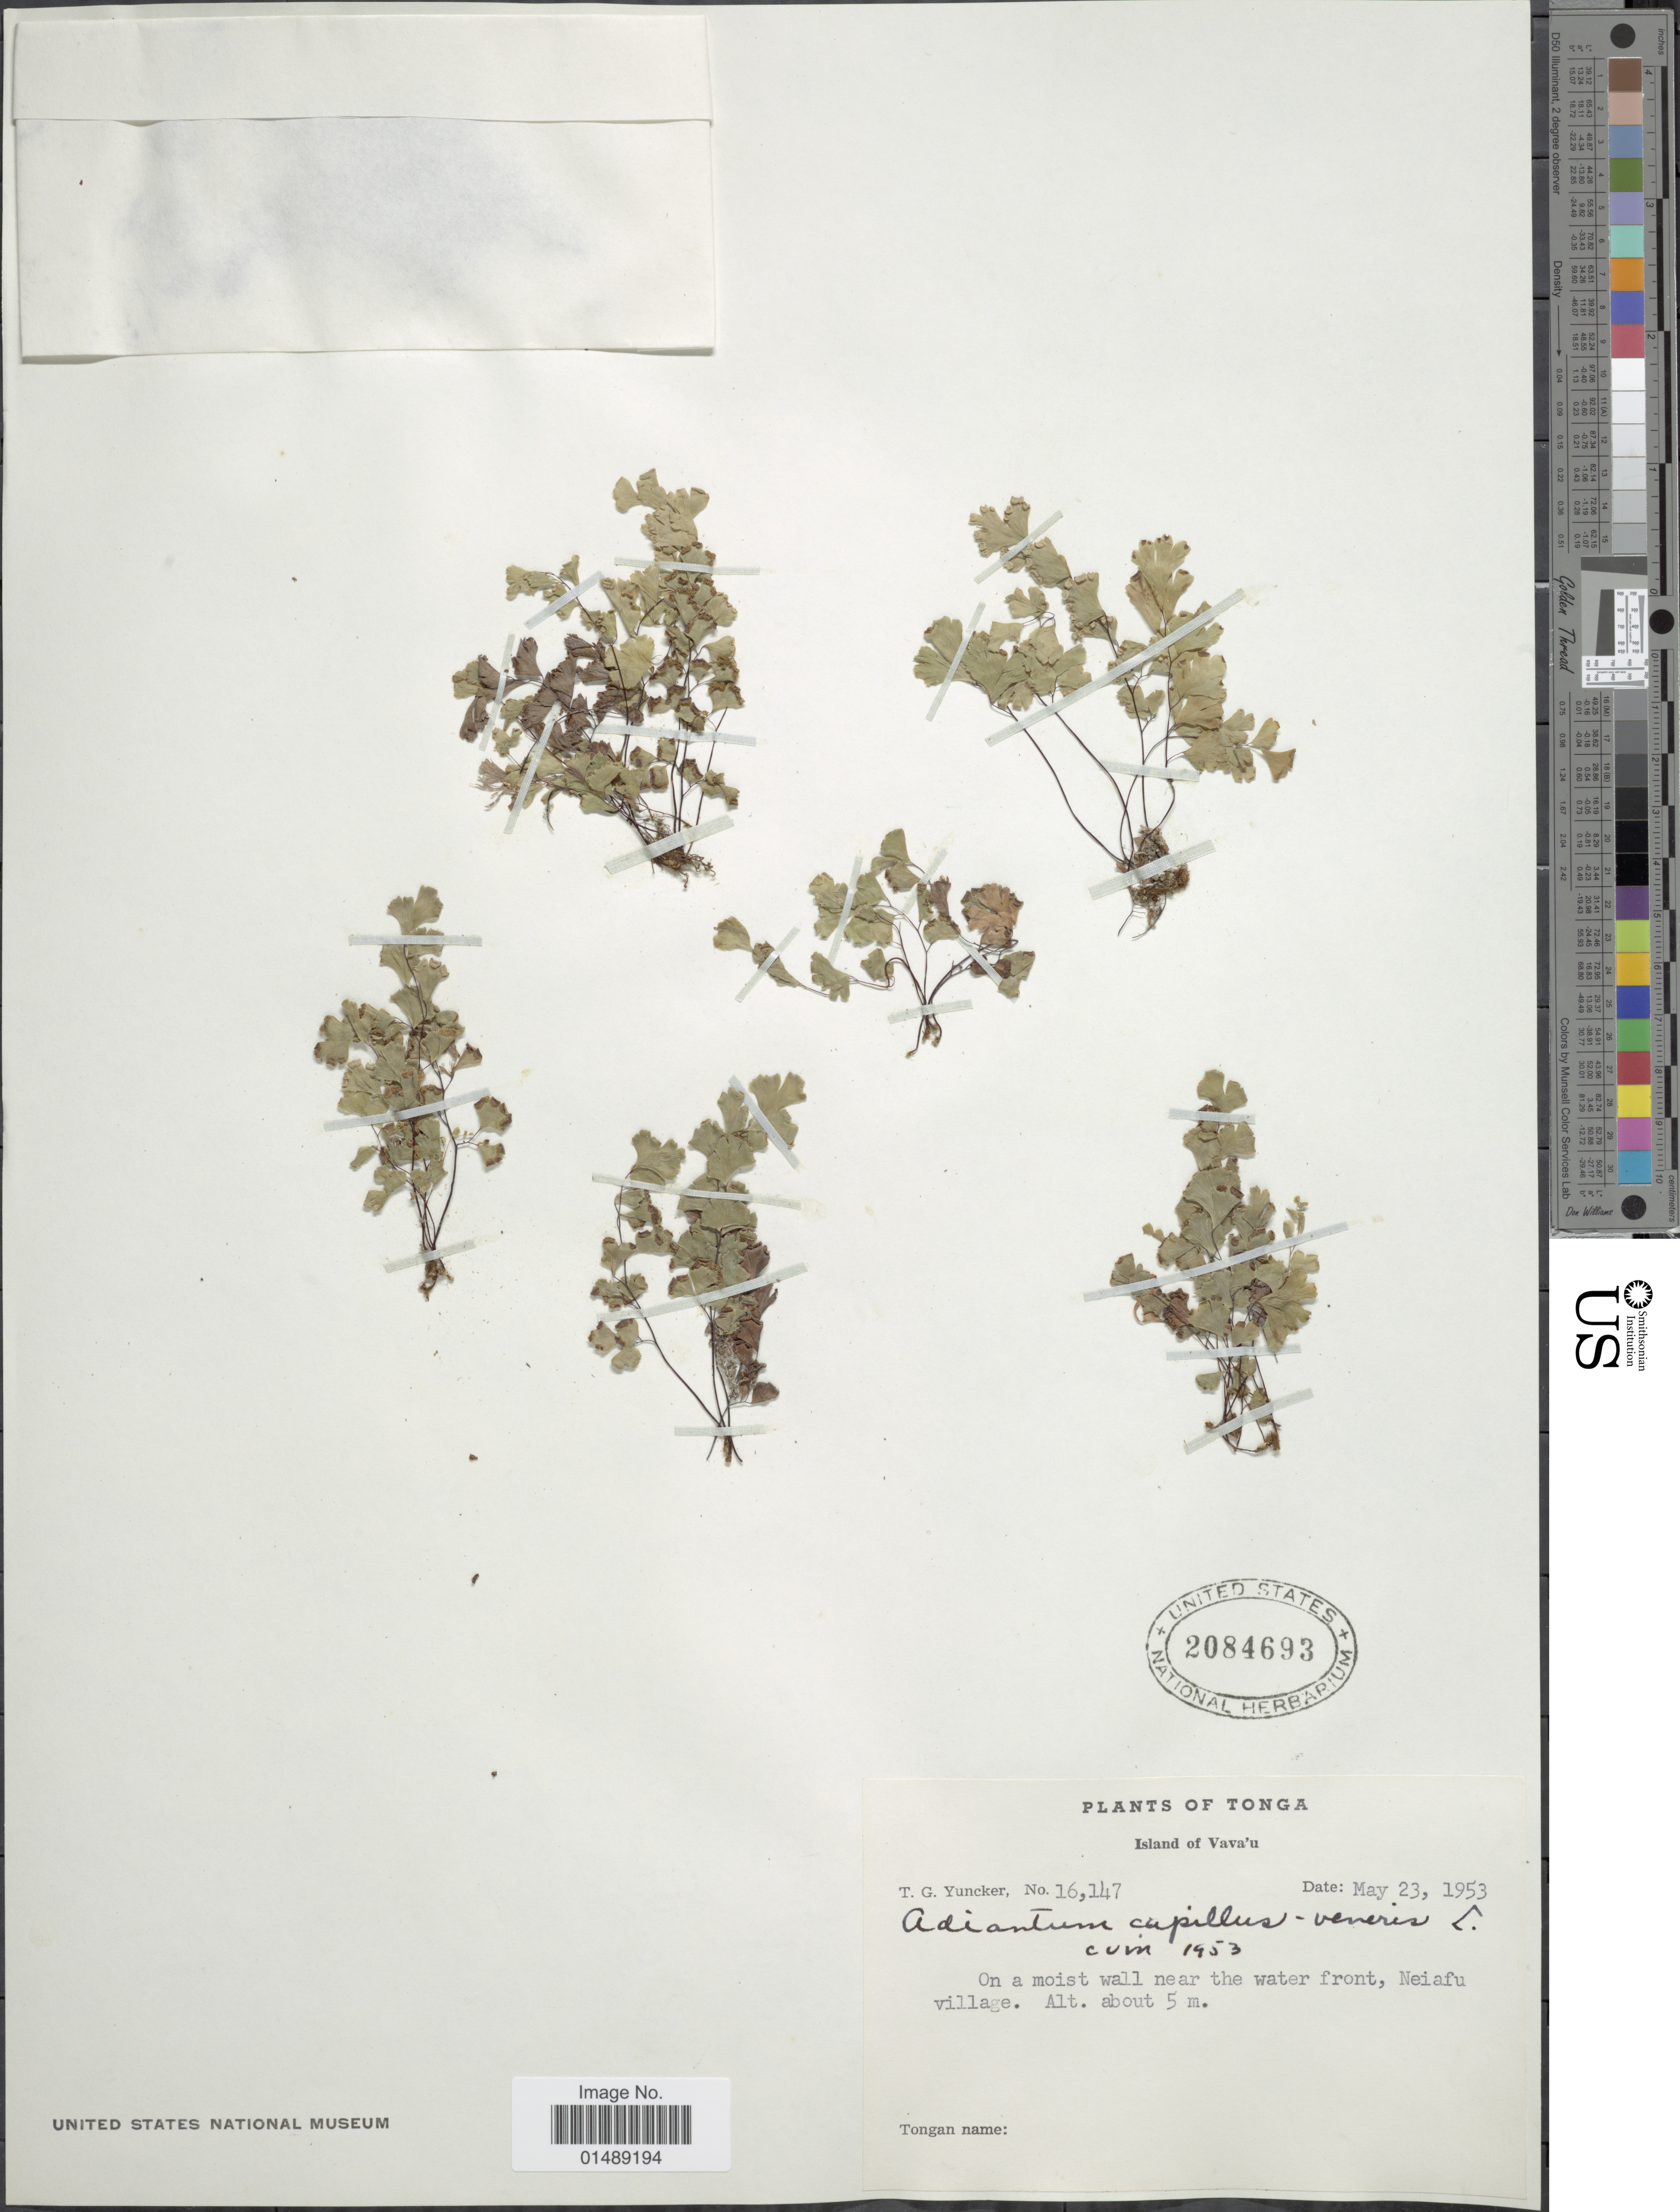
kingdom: Plantae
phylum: Tracheophyta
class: Polypodiopsida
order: Polypodiales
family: Pteridaceae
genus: Adiantum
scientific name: Adiantum capillus-veneris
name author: L.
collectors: T. G. Yuncker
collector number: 16147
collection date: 1953-05-23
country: Tonga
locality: Tonga, Island of Vava'u, Neiafu village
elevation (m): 5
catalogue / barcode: US 2084693